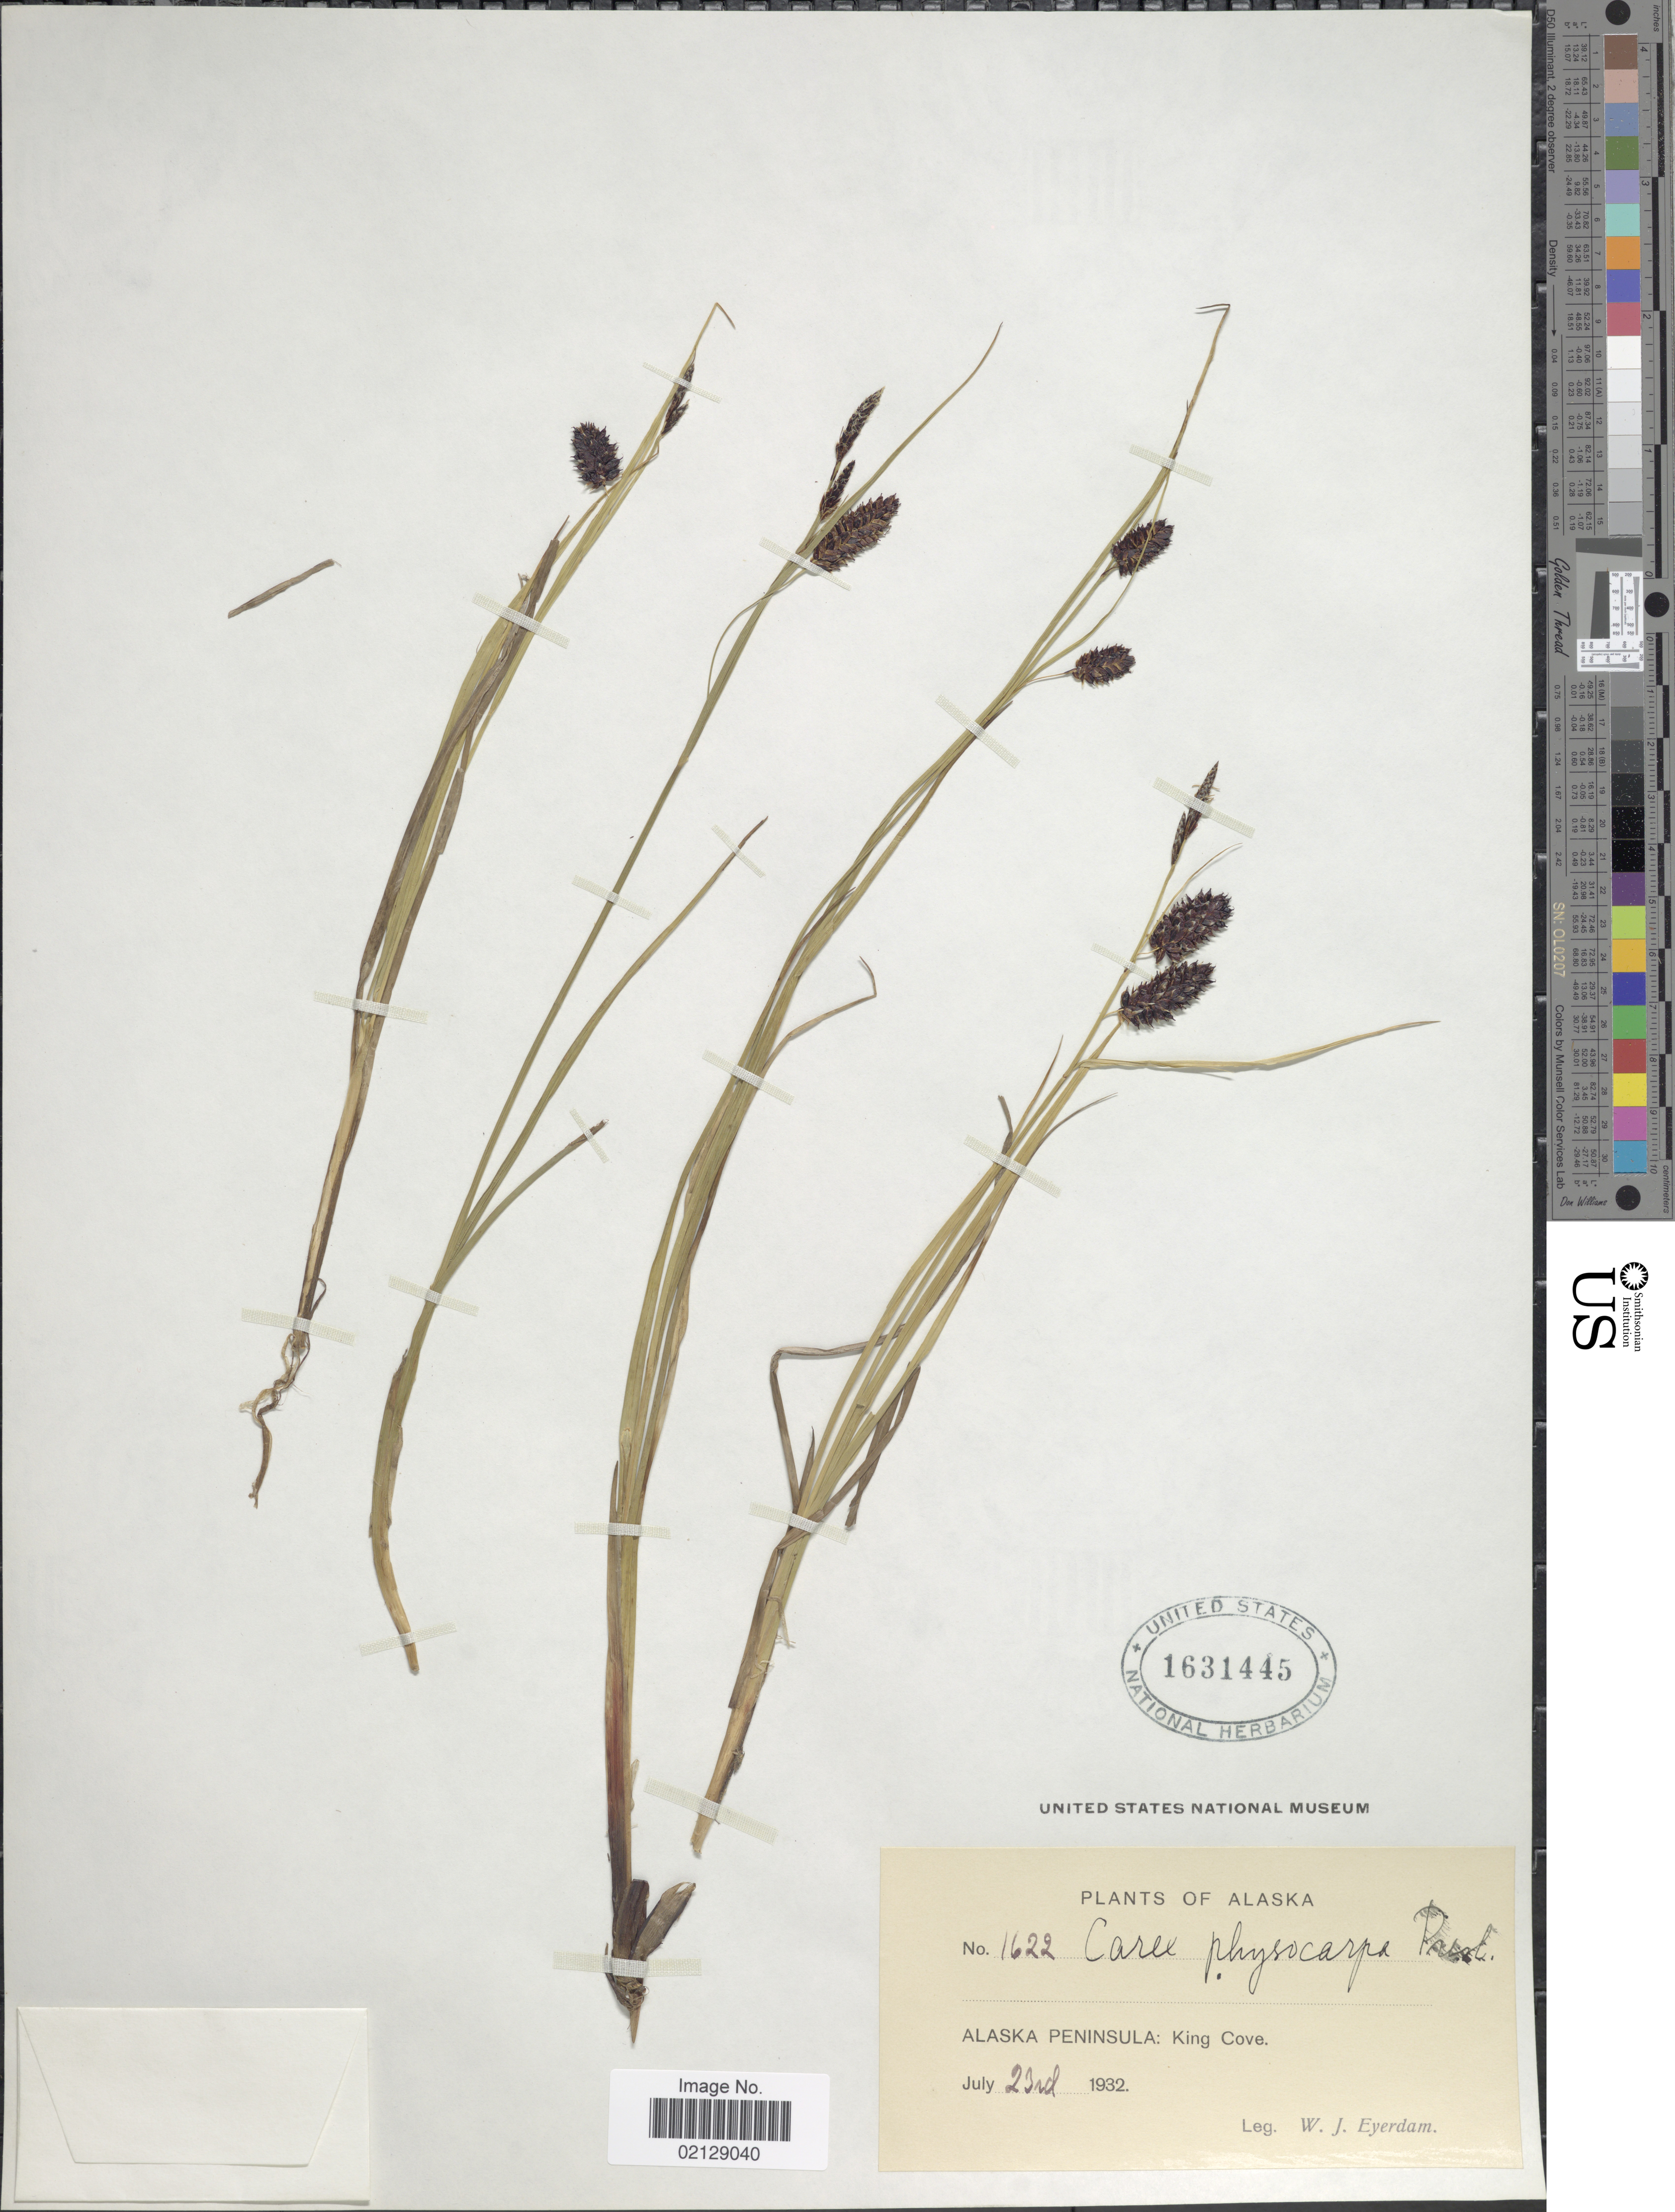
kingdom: Plantae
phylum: Tracheophyta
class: Liliopsida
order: Poales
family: Cyperaceae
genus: Carex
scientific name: Carex saxatilis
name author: L.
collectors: W. J. Eyerdam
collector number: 1622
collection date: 1932-07-23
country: United States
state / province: Alaska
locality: Alaska Peninsula: King Cove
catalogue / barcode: US 1631445